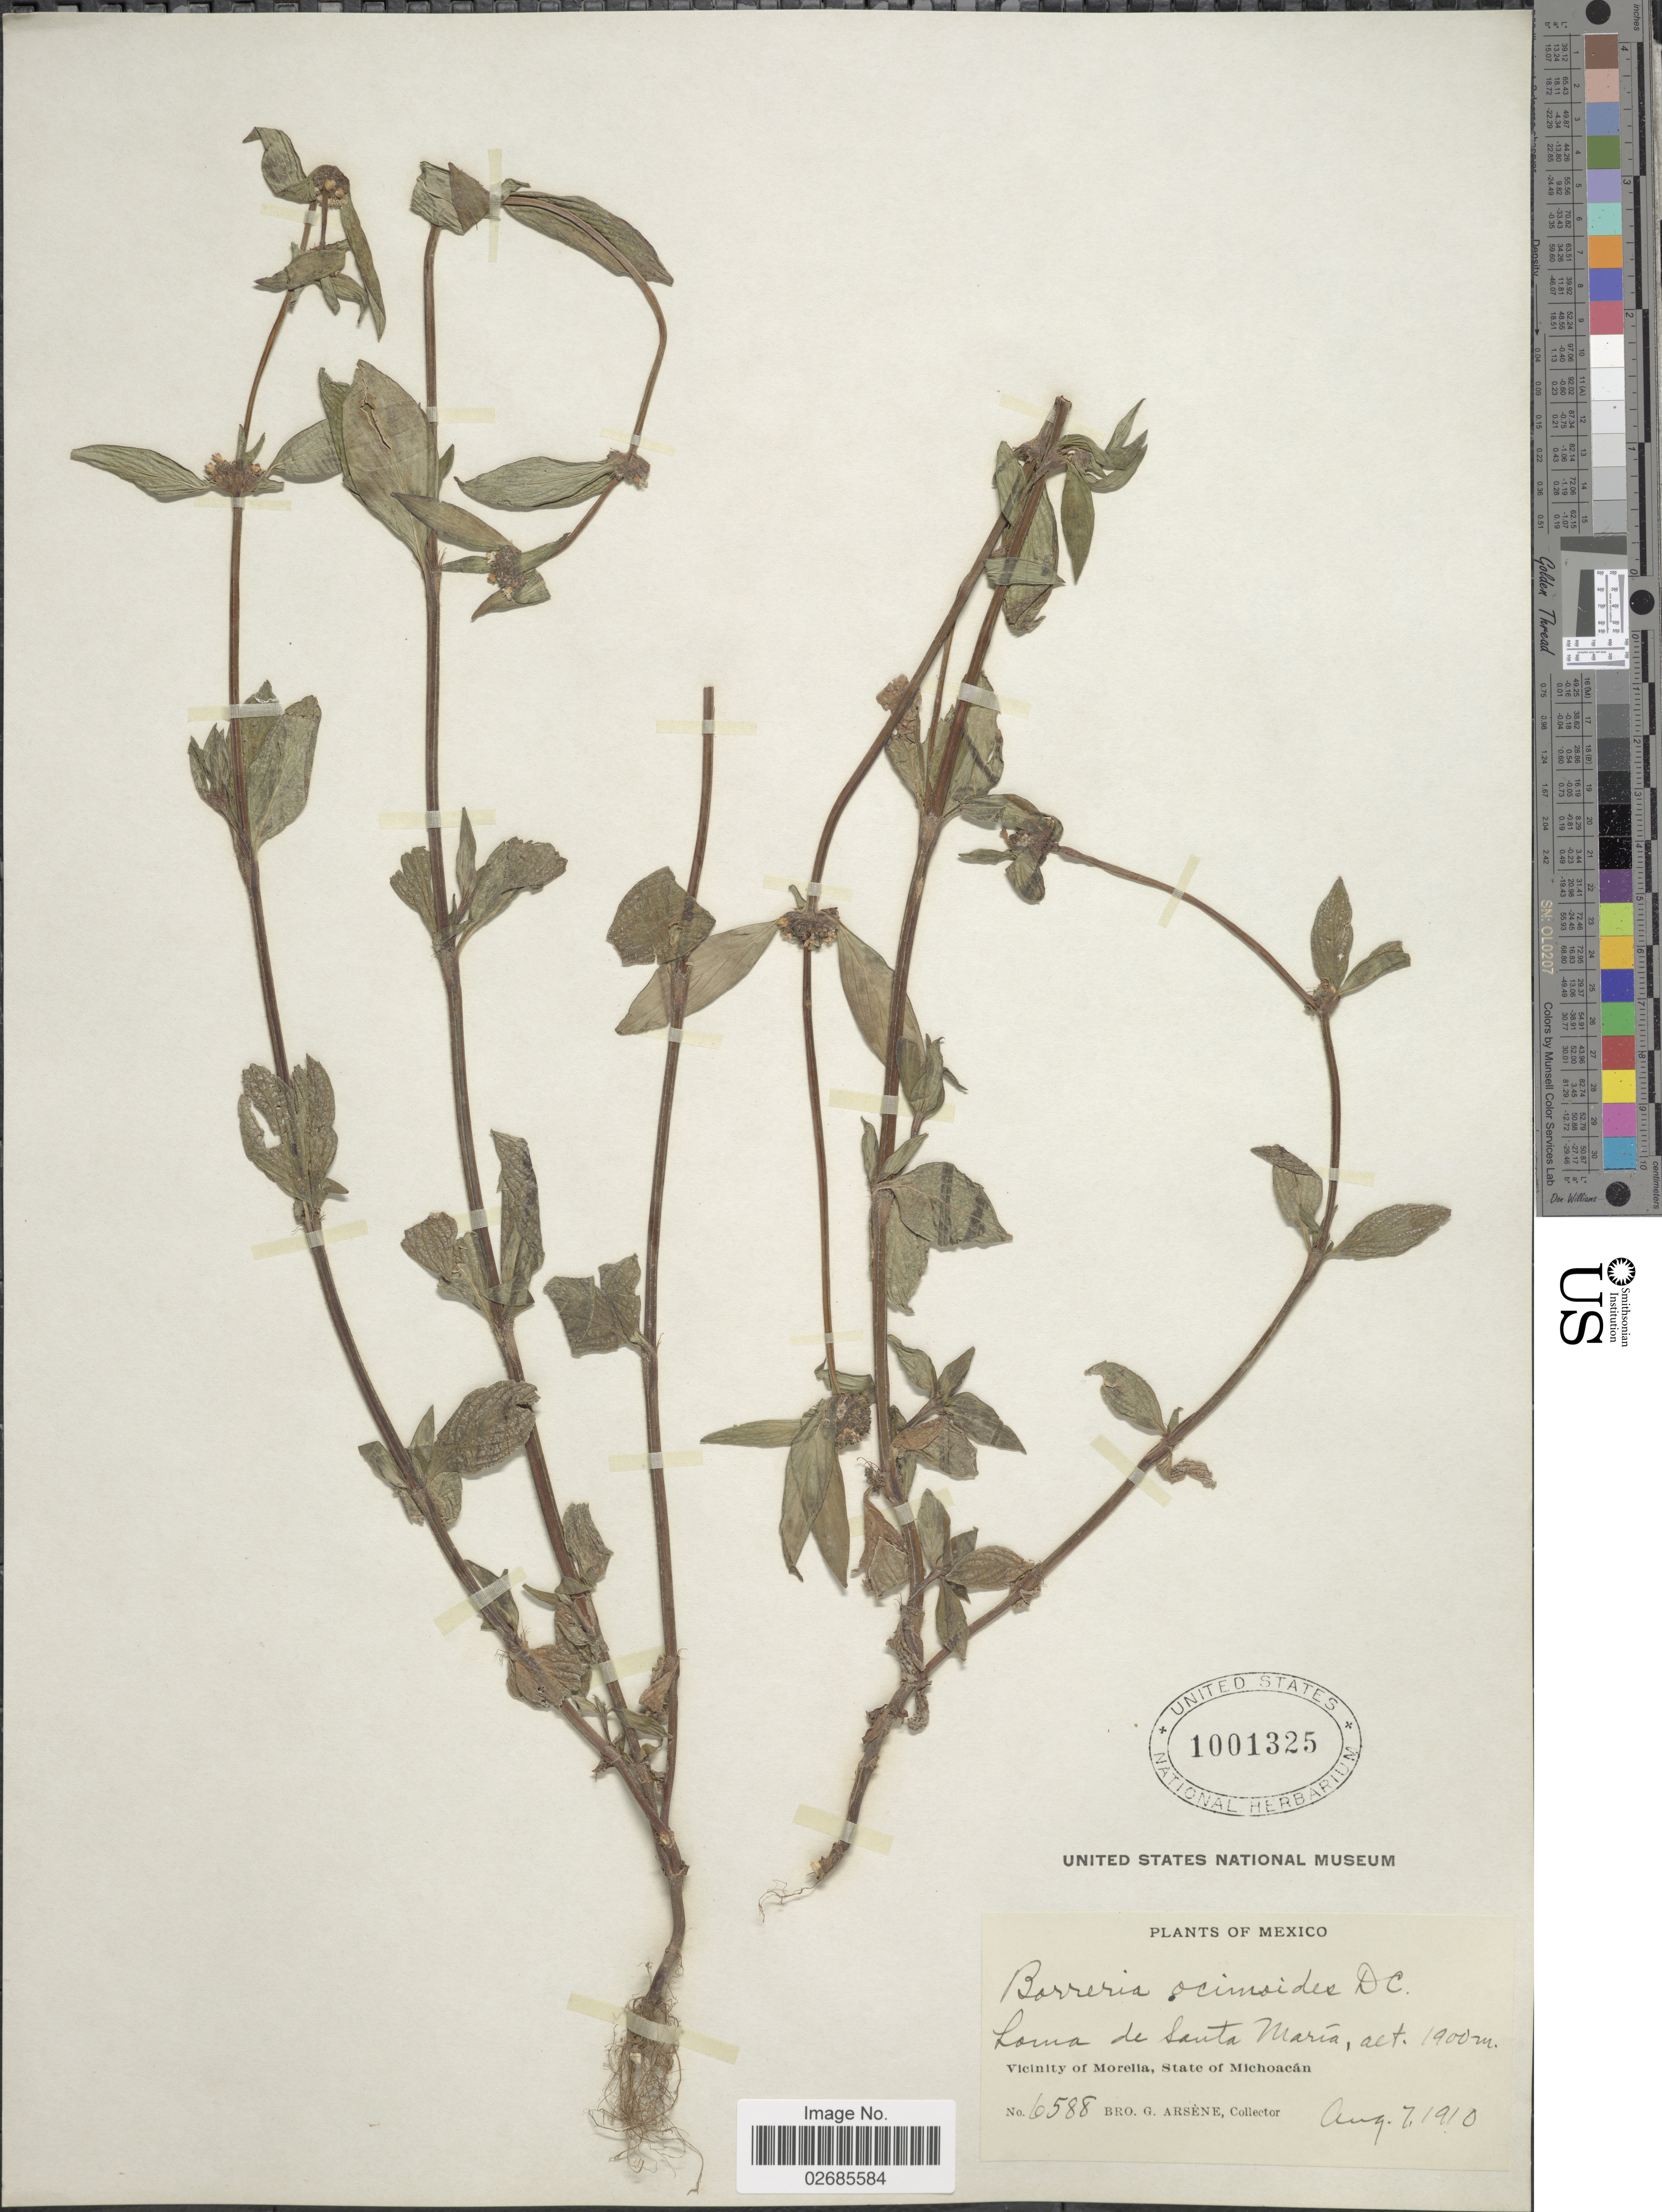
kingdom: Plantae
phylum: Tracheophyta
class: Magnoliopsida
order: Gentianales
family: Rubiaceae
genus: Borreria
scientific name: Borreria assurgens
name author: (Ruiz & Pav.) Griseb.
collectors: Bro. G. Arsène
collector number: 6588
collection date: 1910-08-07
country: Mexico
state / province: Michoacán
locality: Loma de Santa Maria. Vicinity of Morelia.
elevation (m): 1900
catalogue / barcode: US 1001325